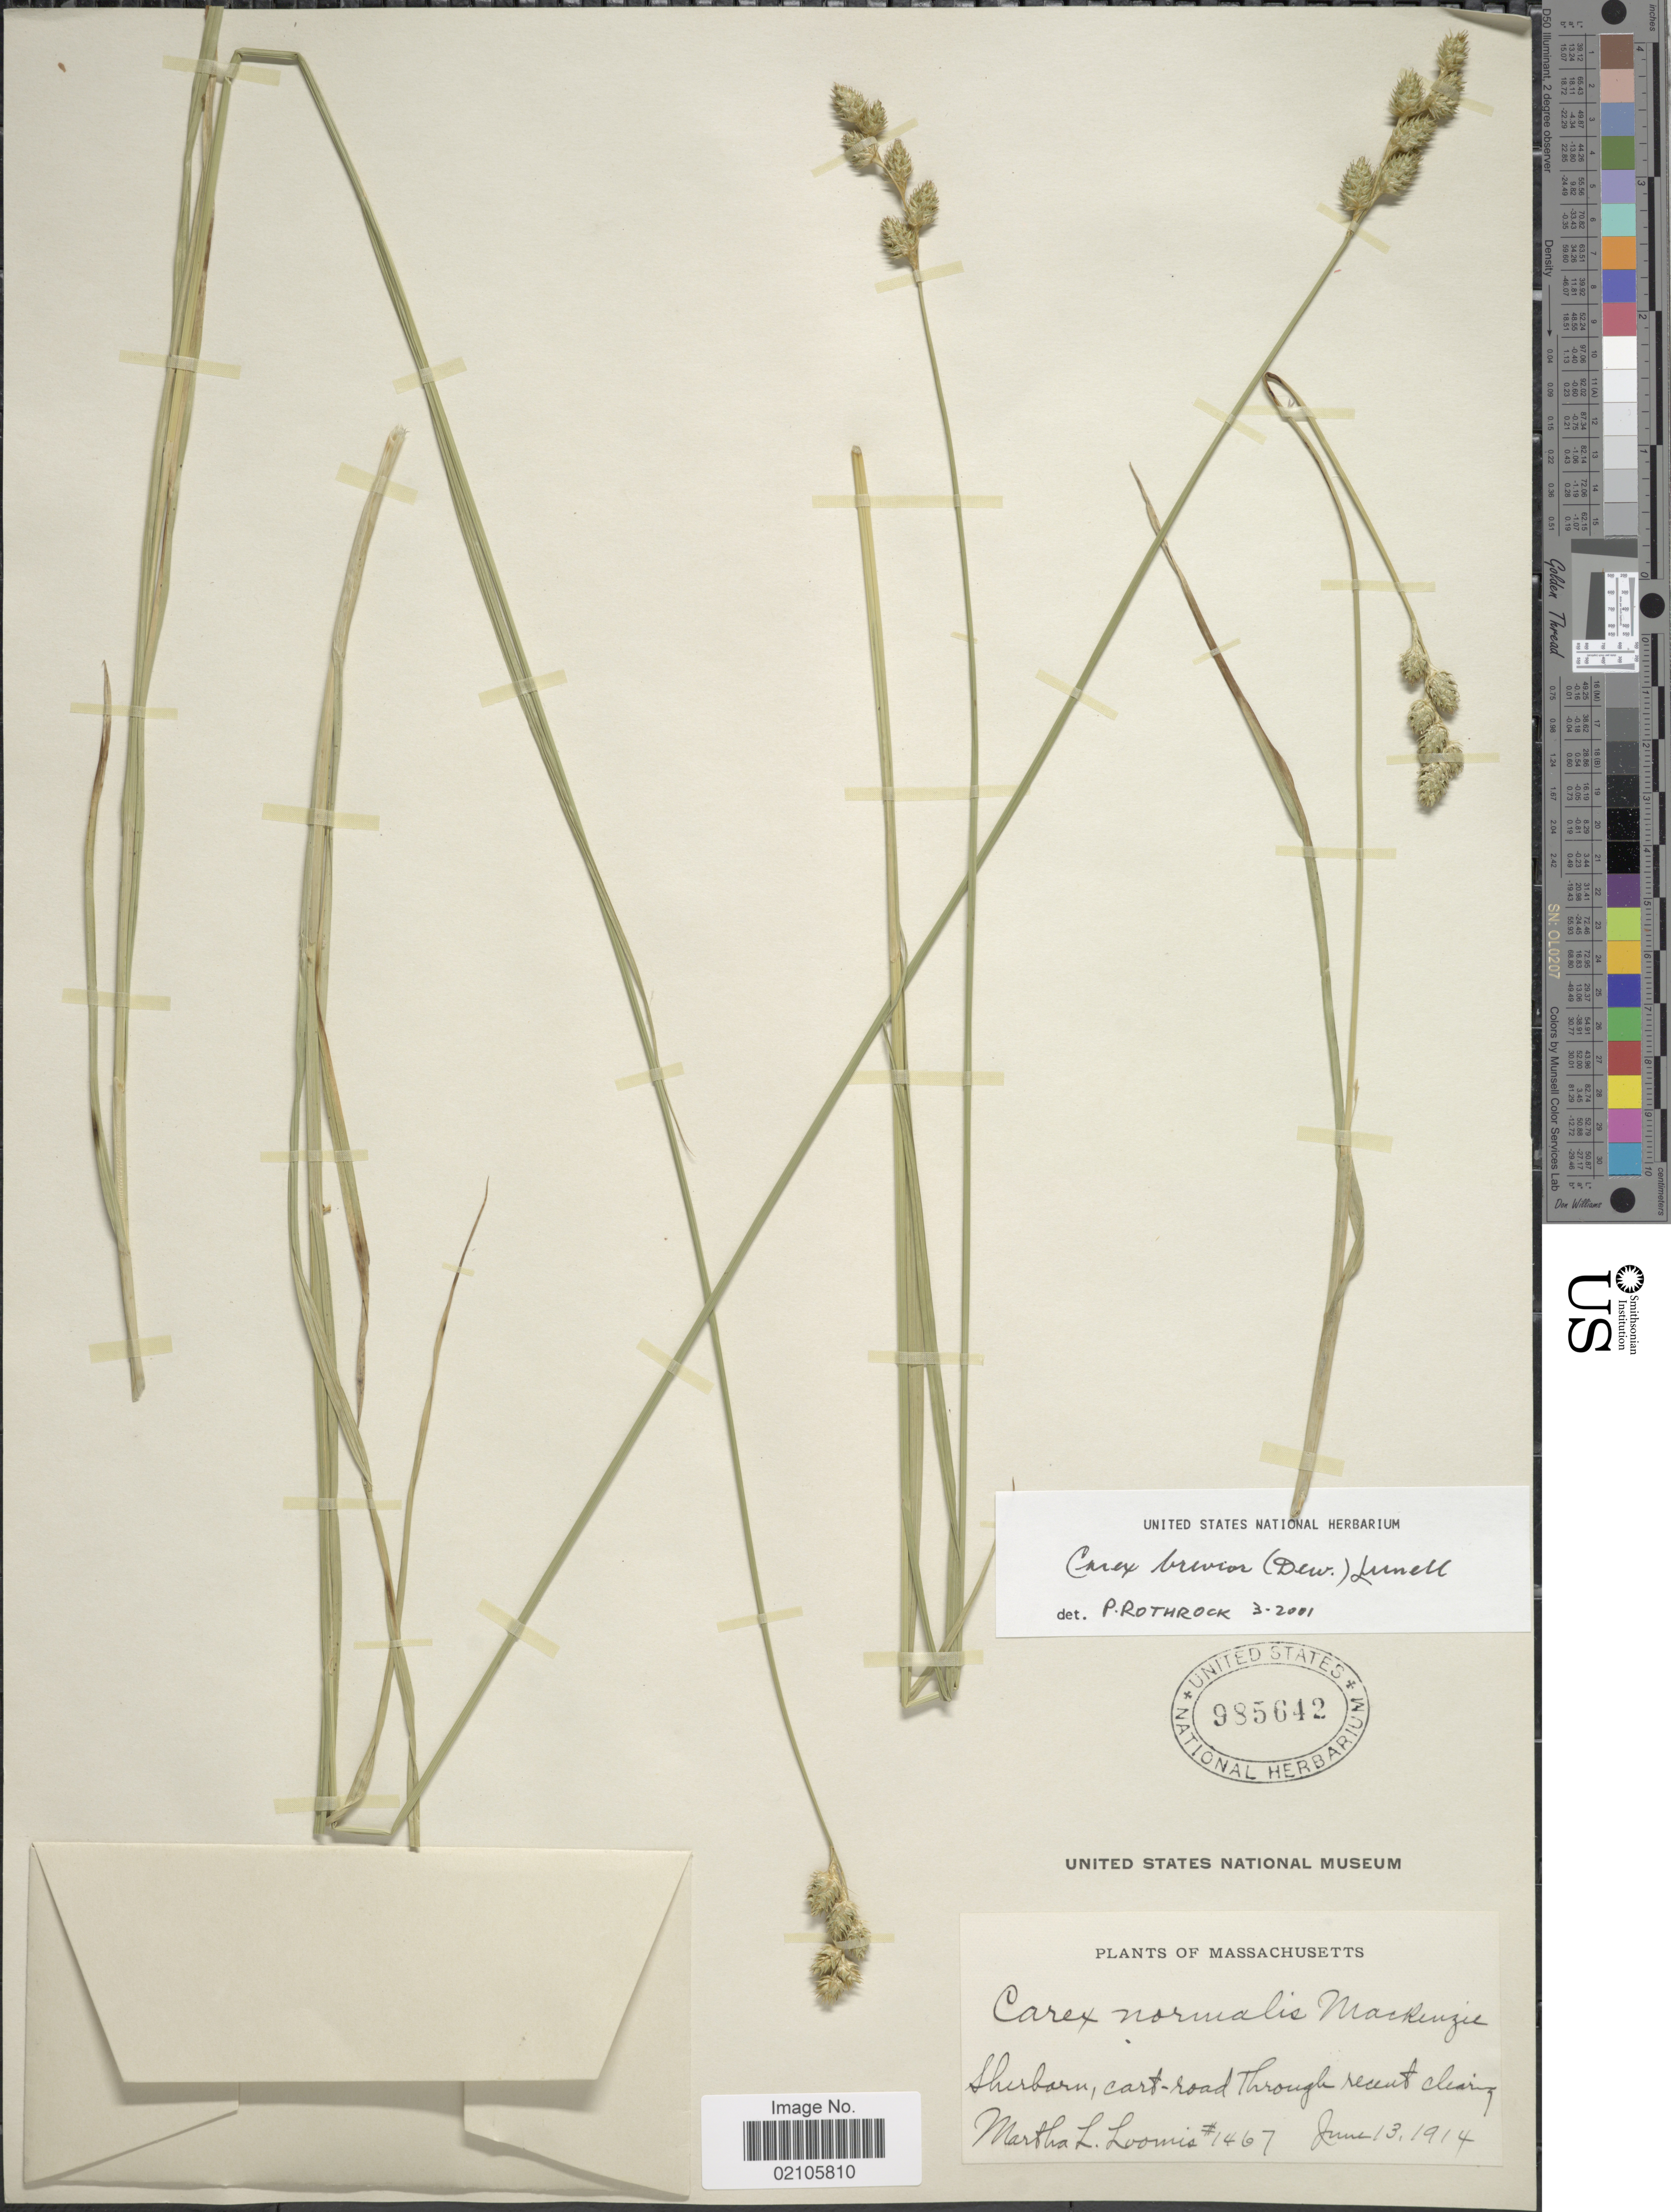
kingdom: Plantae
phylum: Tracheophyta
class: Liliopsida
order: Poales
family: Cyperaceae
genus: Carex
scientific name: Carex brevior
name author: (Dewey) Mack. ex Lunell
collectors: M. L. Loomis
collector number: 1467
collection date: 1914-06-13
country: United States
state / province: Massachusetts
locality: Sherborn, cart-road Through recent clearing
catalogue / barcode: US 985642